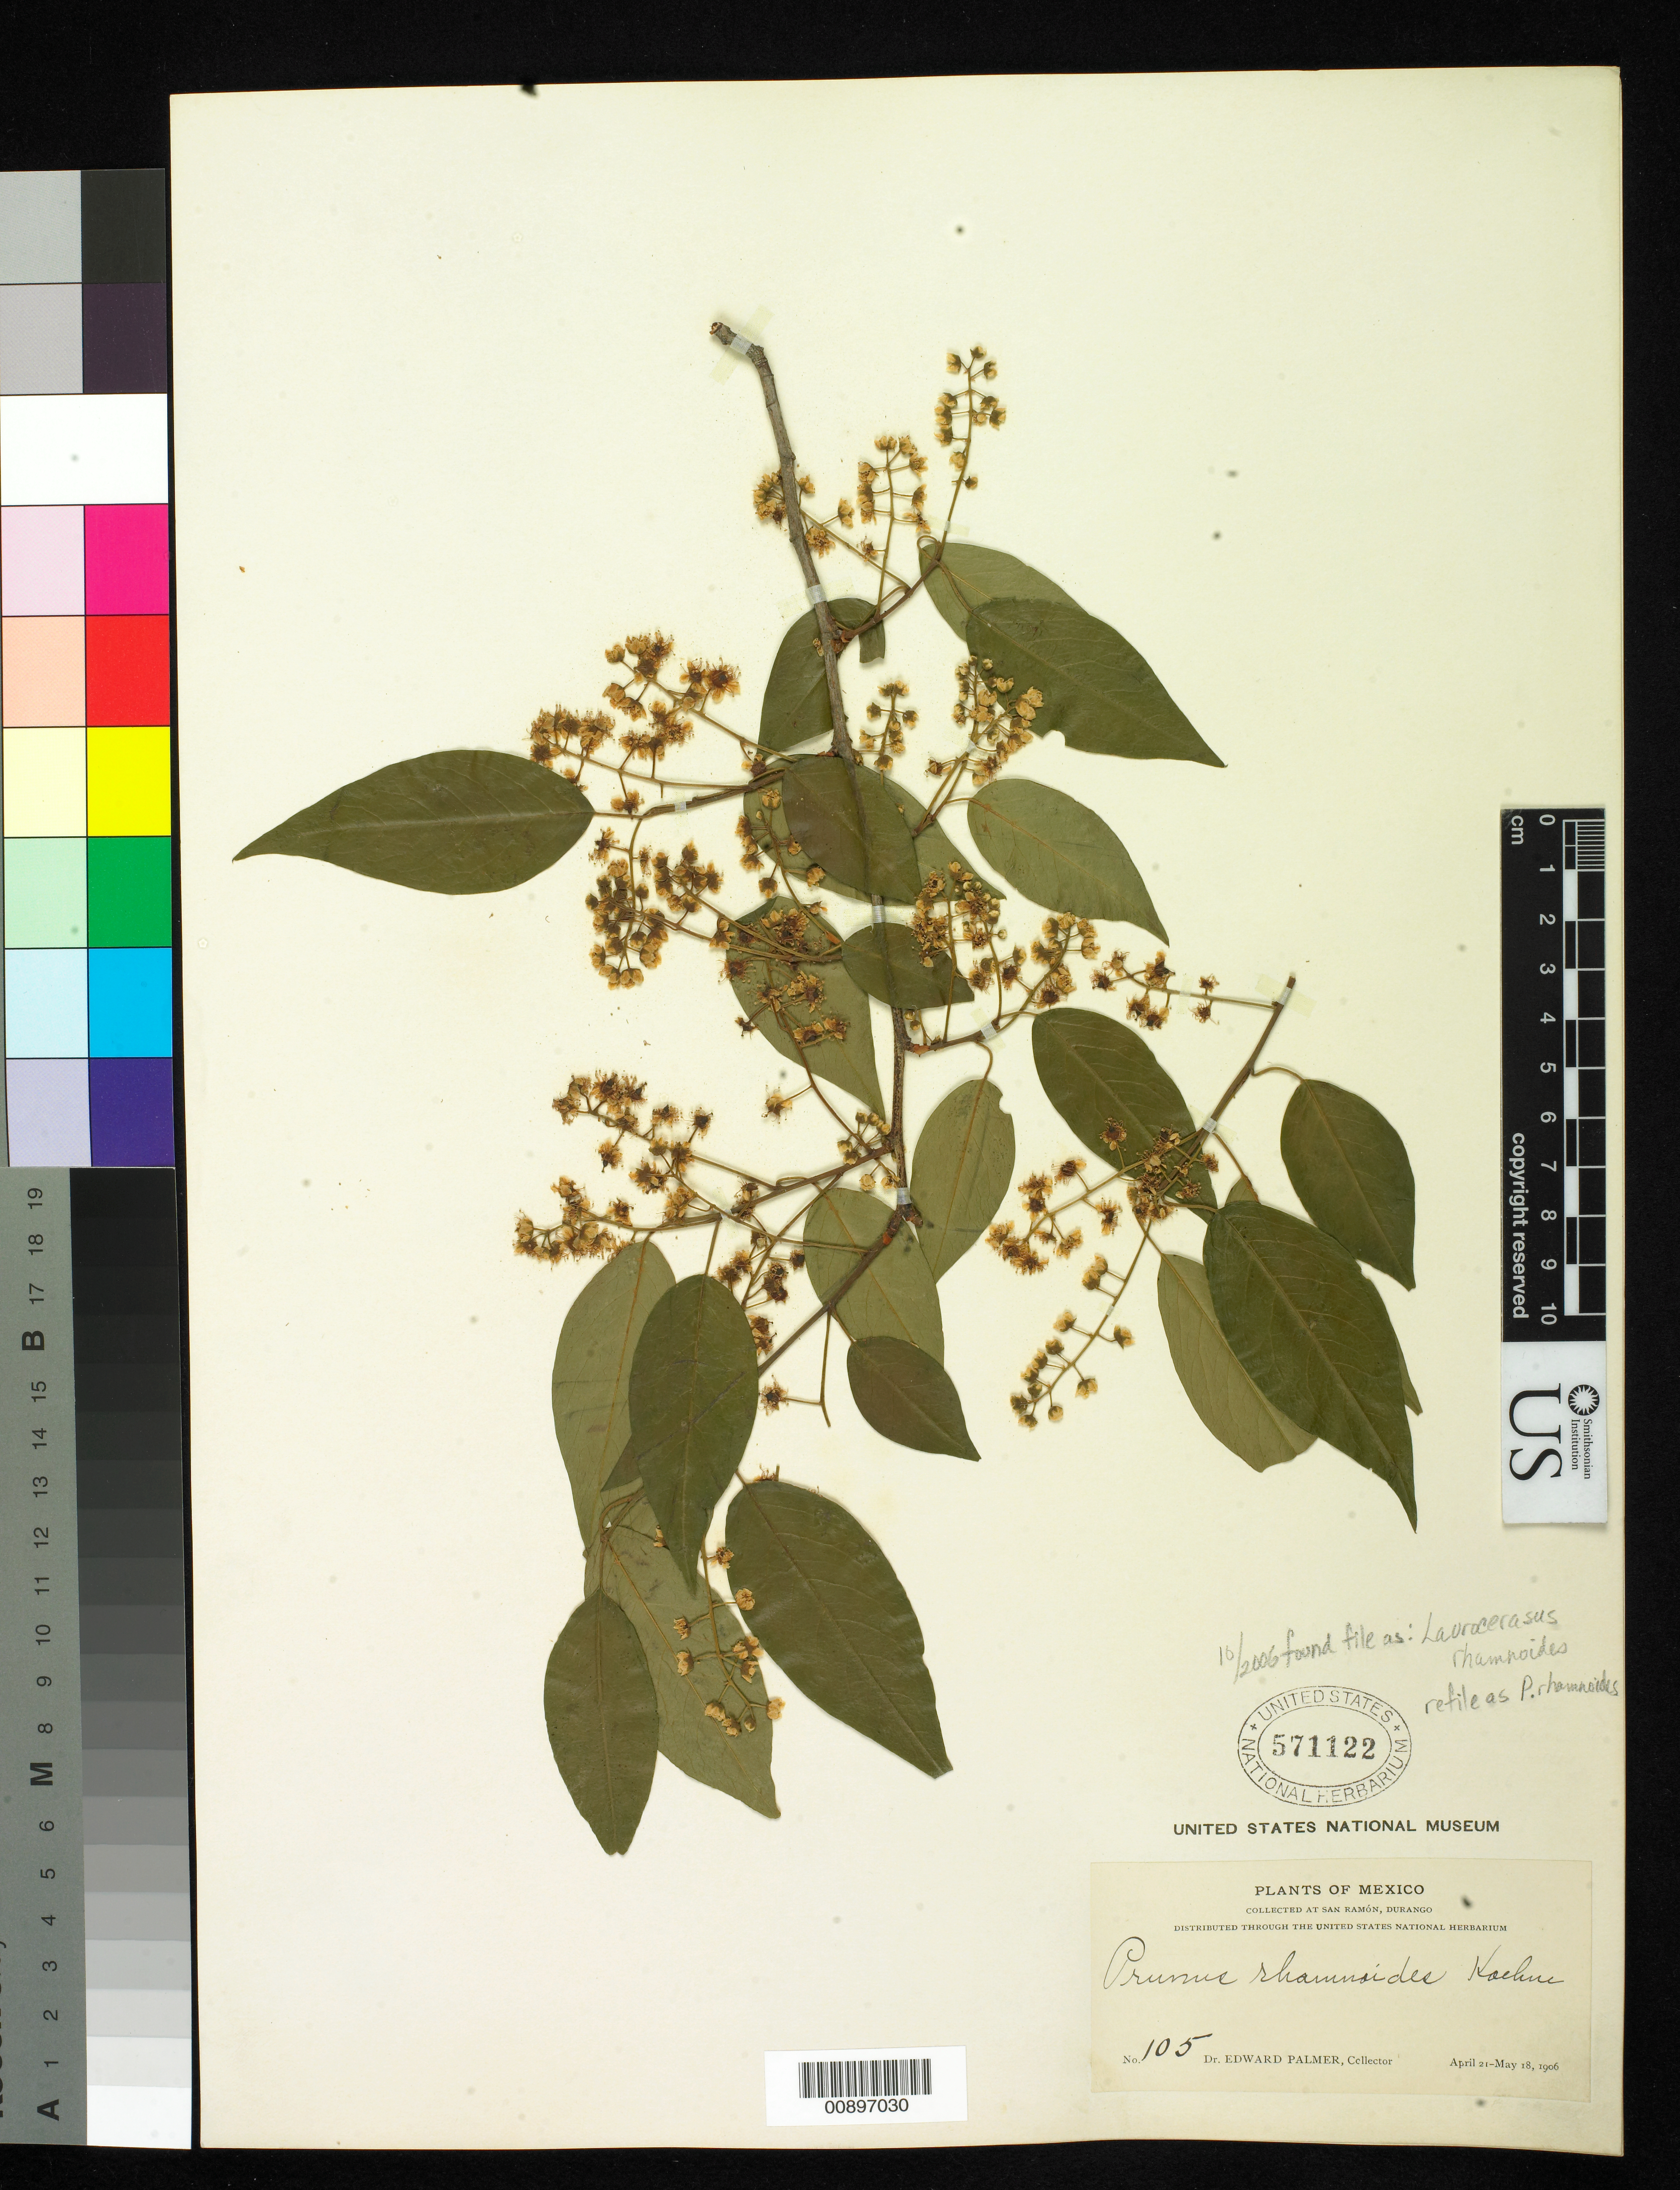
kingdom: Plantae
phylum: Tracheophyta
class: Magnoliopsida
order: Rosales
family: Rosaceae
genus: Prunus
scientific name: Prunus rhamnoides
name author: Koehne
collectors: E. Palmer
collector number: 105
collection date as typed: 21 Apr 1906 to 18 May 1906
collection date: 1906-04-21/1906-05-18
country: Mexico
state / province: Durango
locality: San Ramón, Durango.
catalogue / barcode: US 571122